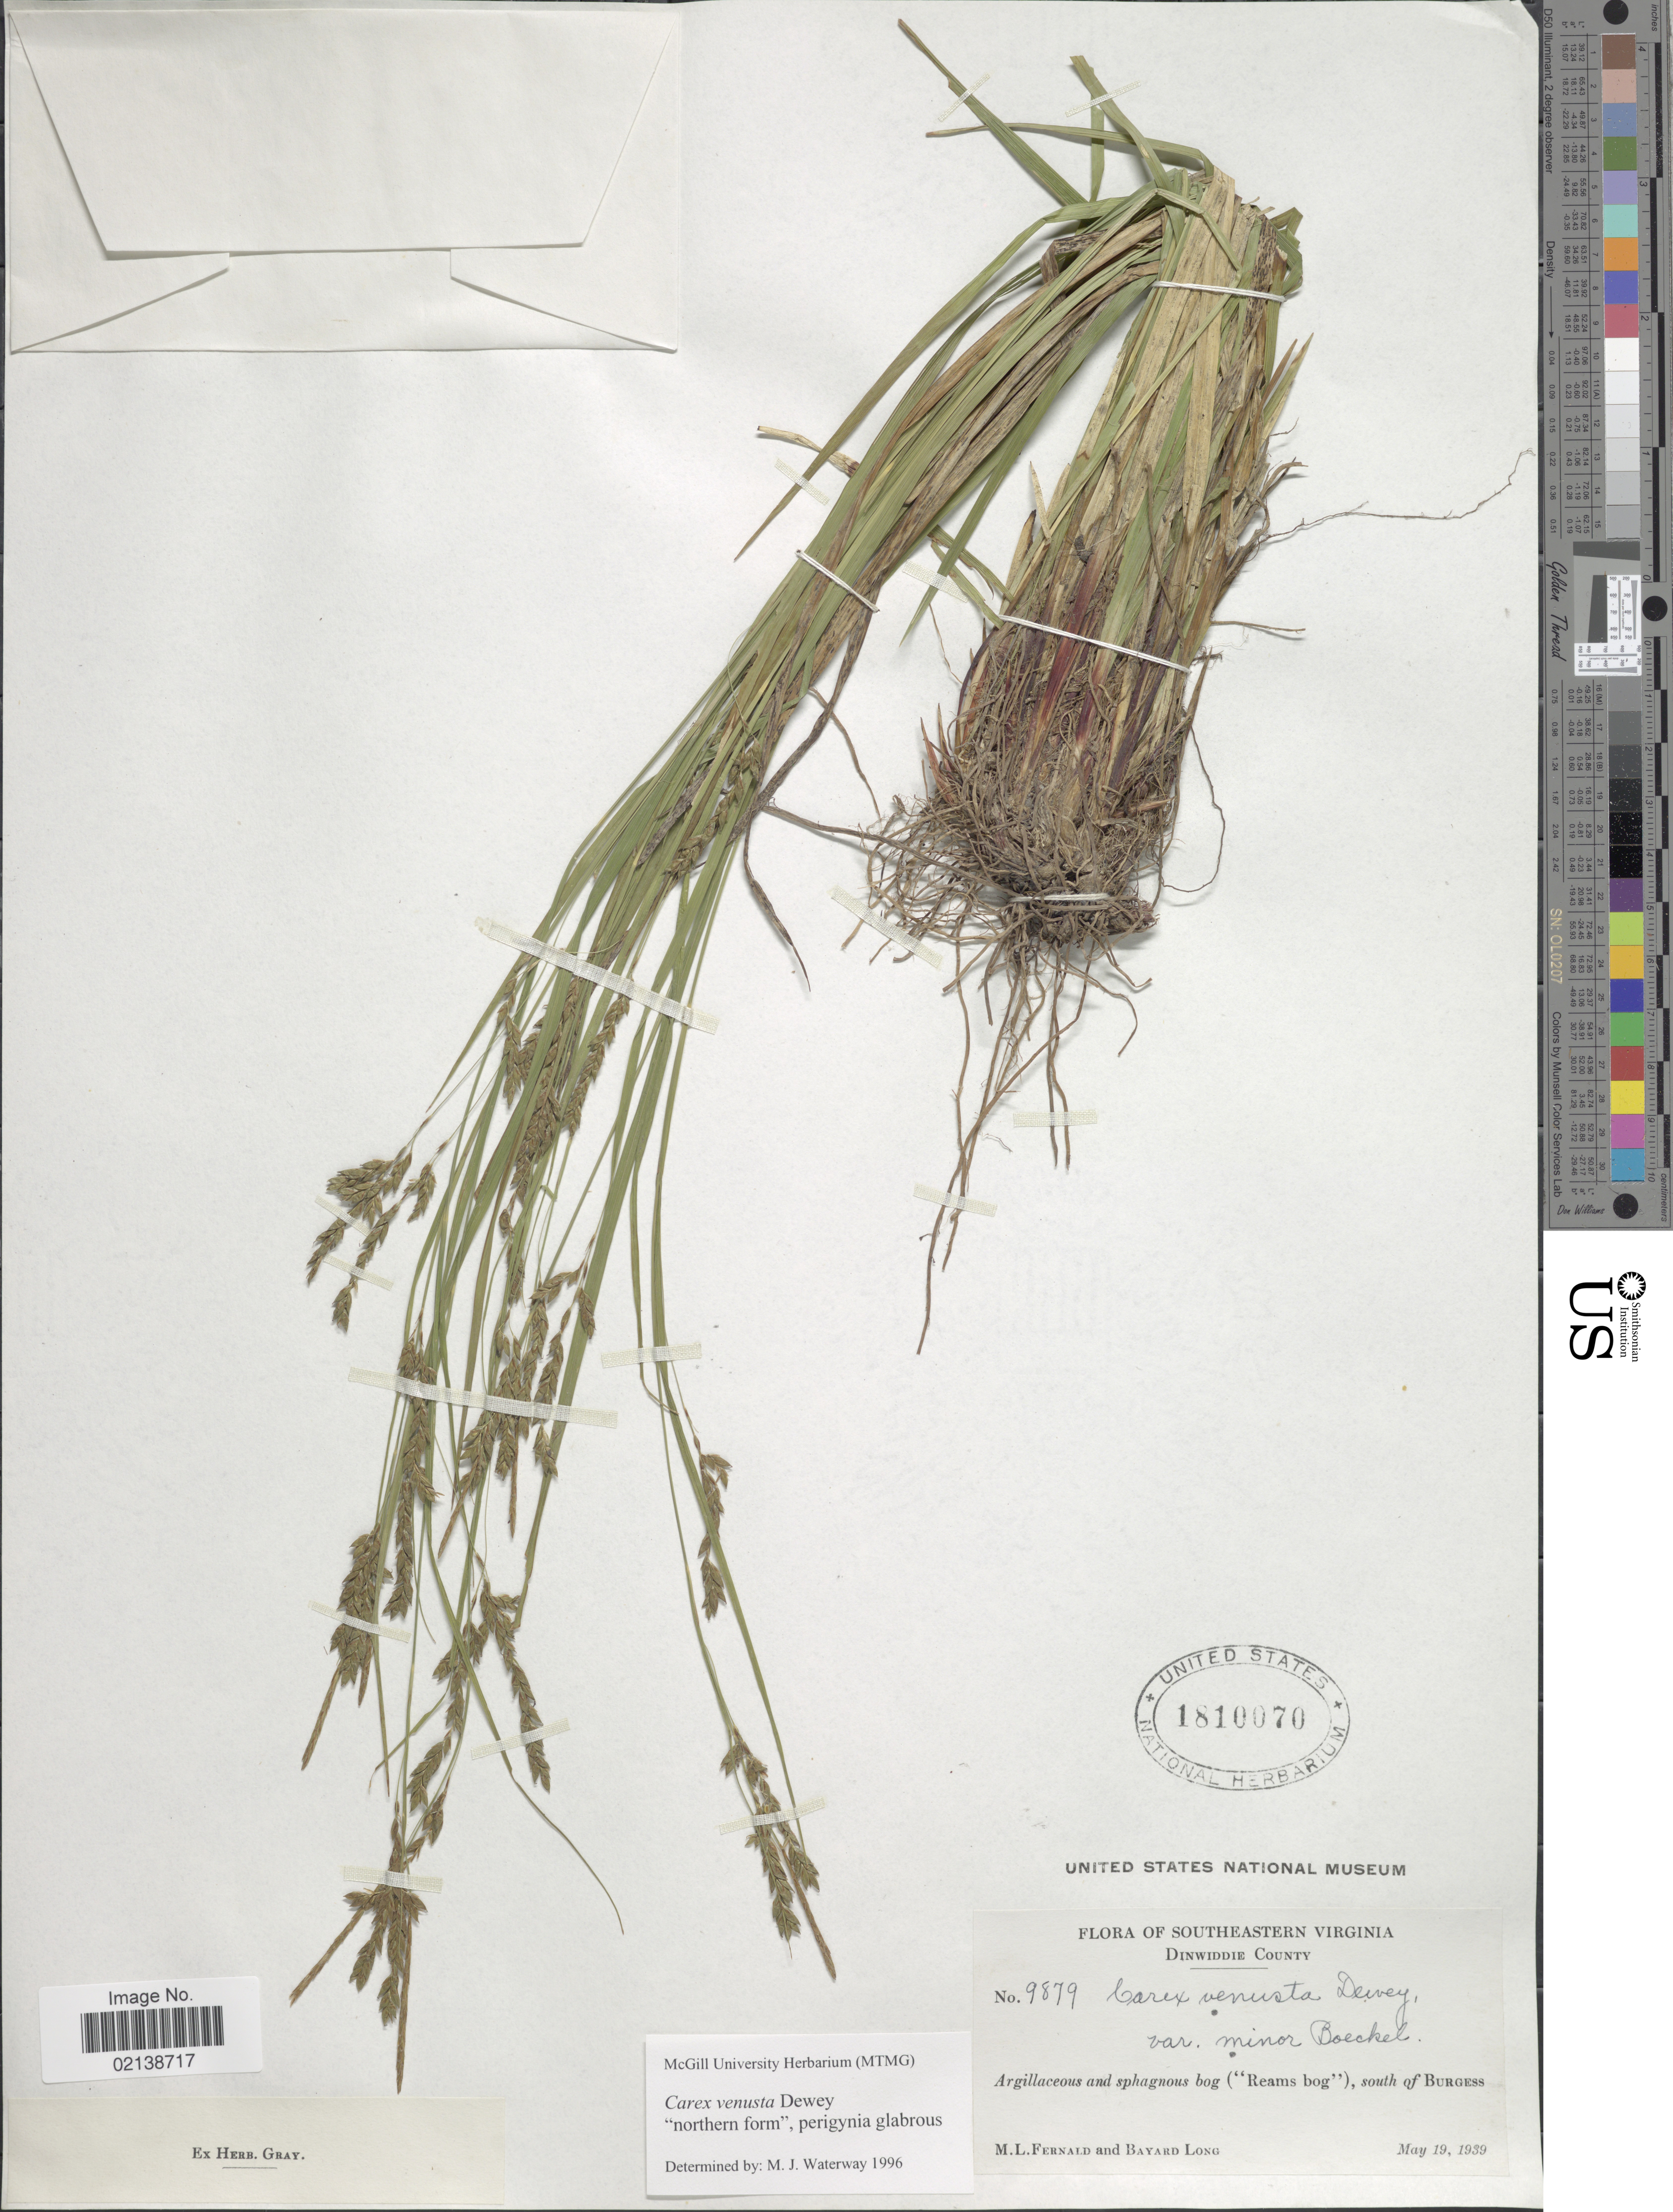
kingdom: Plantae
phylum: Tracheophyta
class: Liliopsida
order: Poales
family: Cyperaceae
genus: Carex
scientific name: Carex venusta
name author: Dewey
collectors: M. L. Fernald & B. Long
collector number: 9879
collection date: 1939-05-19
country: United States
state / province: Virginia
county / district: Dinwiddie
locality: Southeastern Virginia, Dinwiddie County, Argillaceous and sphagnous bog ("Reams bog") south of Burgess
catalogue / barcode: US 1810070